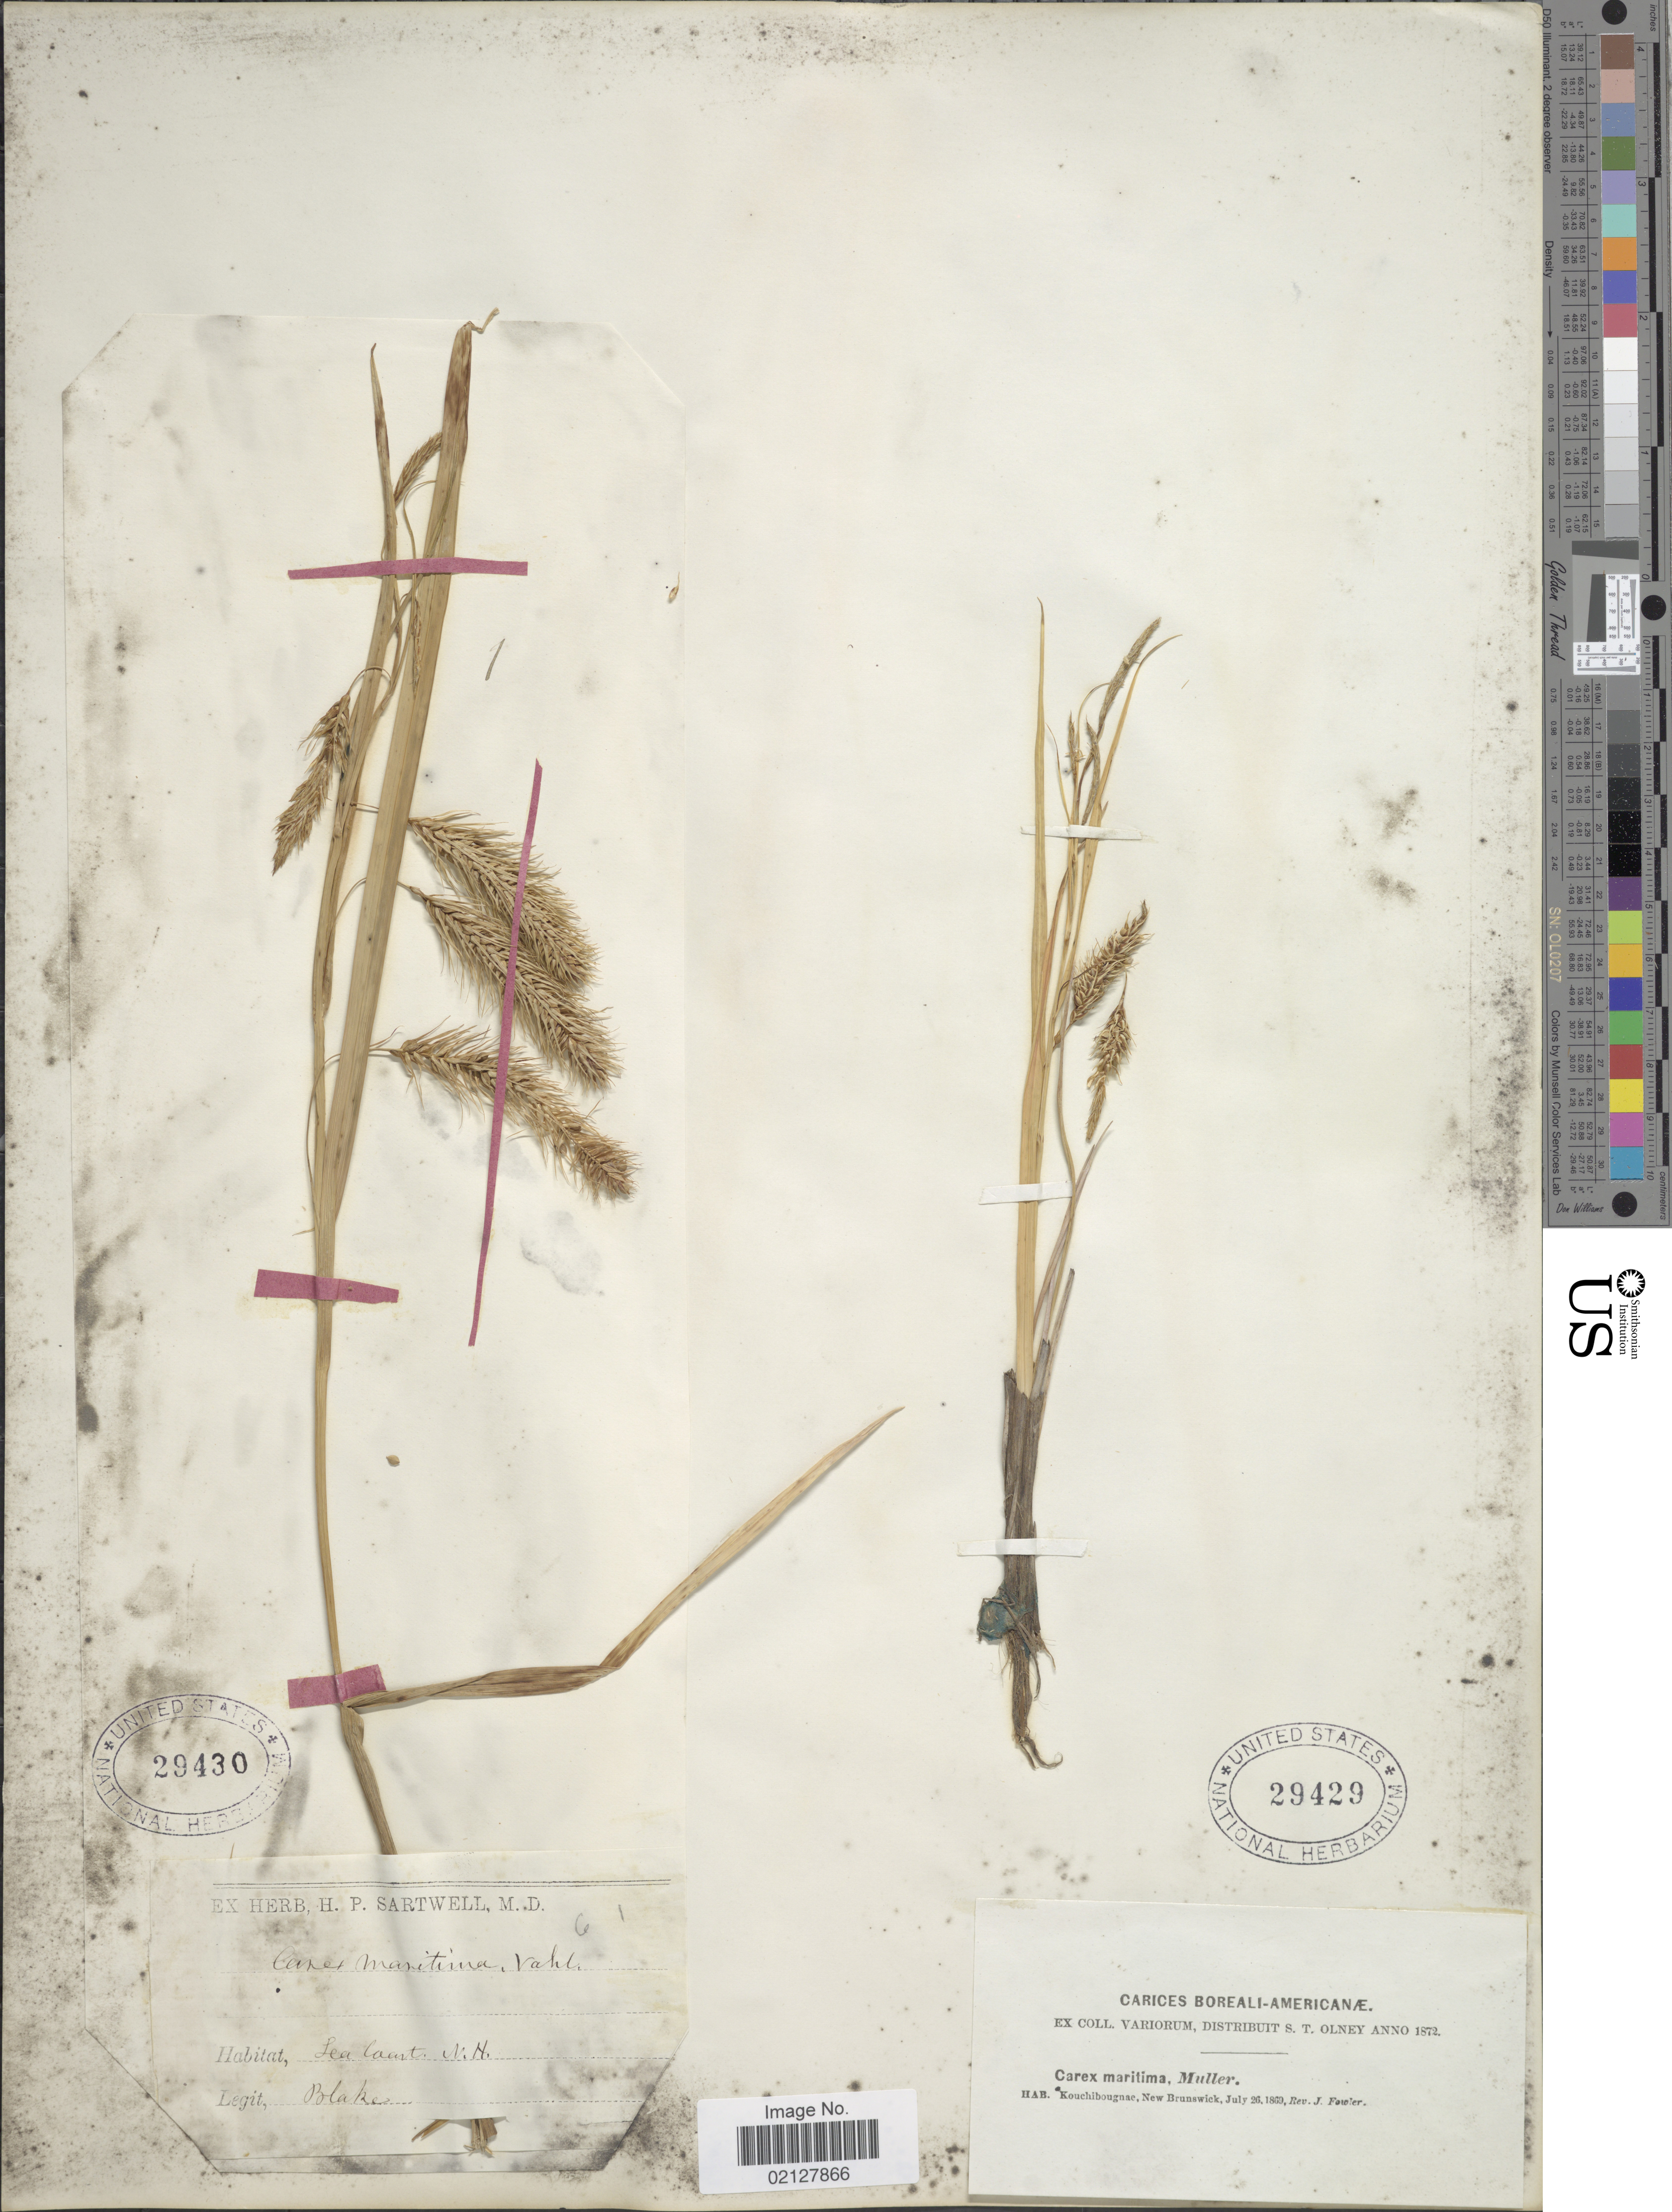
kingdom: Plantae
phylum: Tracheophyta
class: Liliopsida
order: Poales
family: Cyperaceae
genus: Carex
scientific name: Carex paleacea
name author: Schreb. ex Wahlenb.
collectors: -- Blake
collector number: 61?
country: United States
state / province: New Hampshire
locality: Sea coast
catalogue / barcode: US 29430